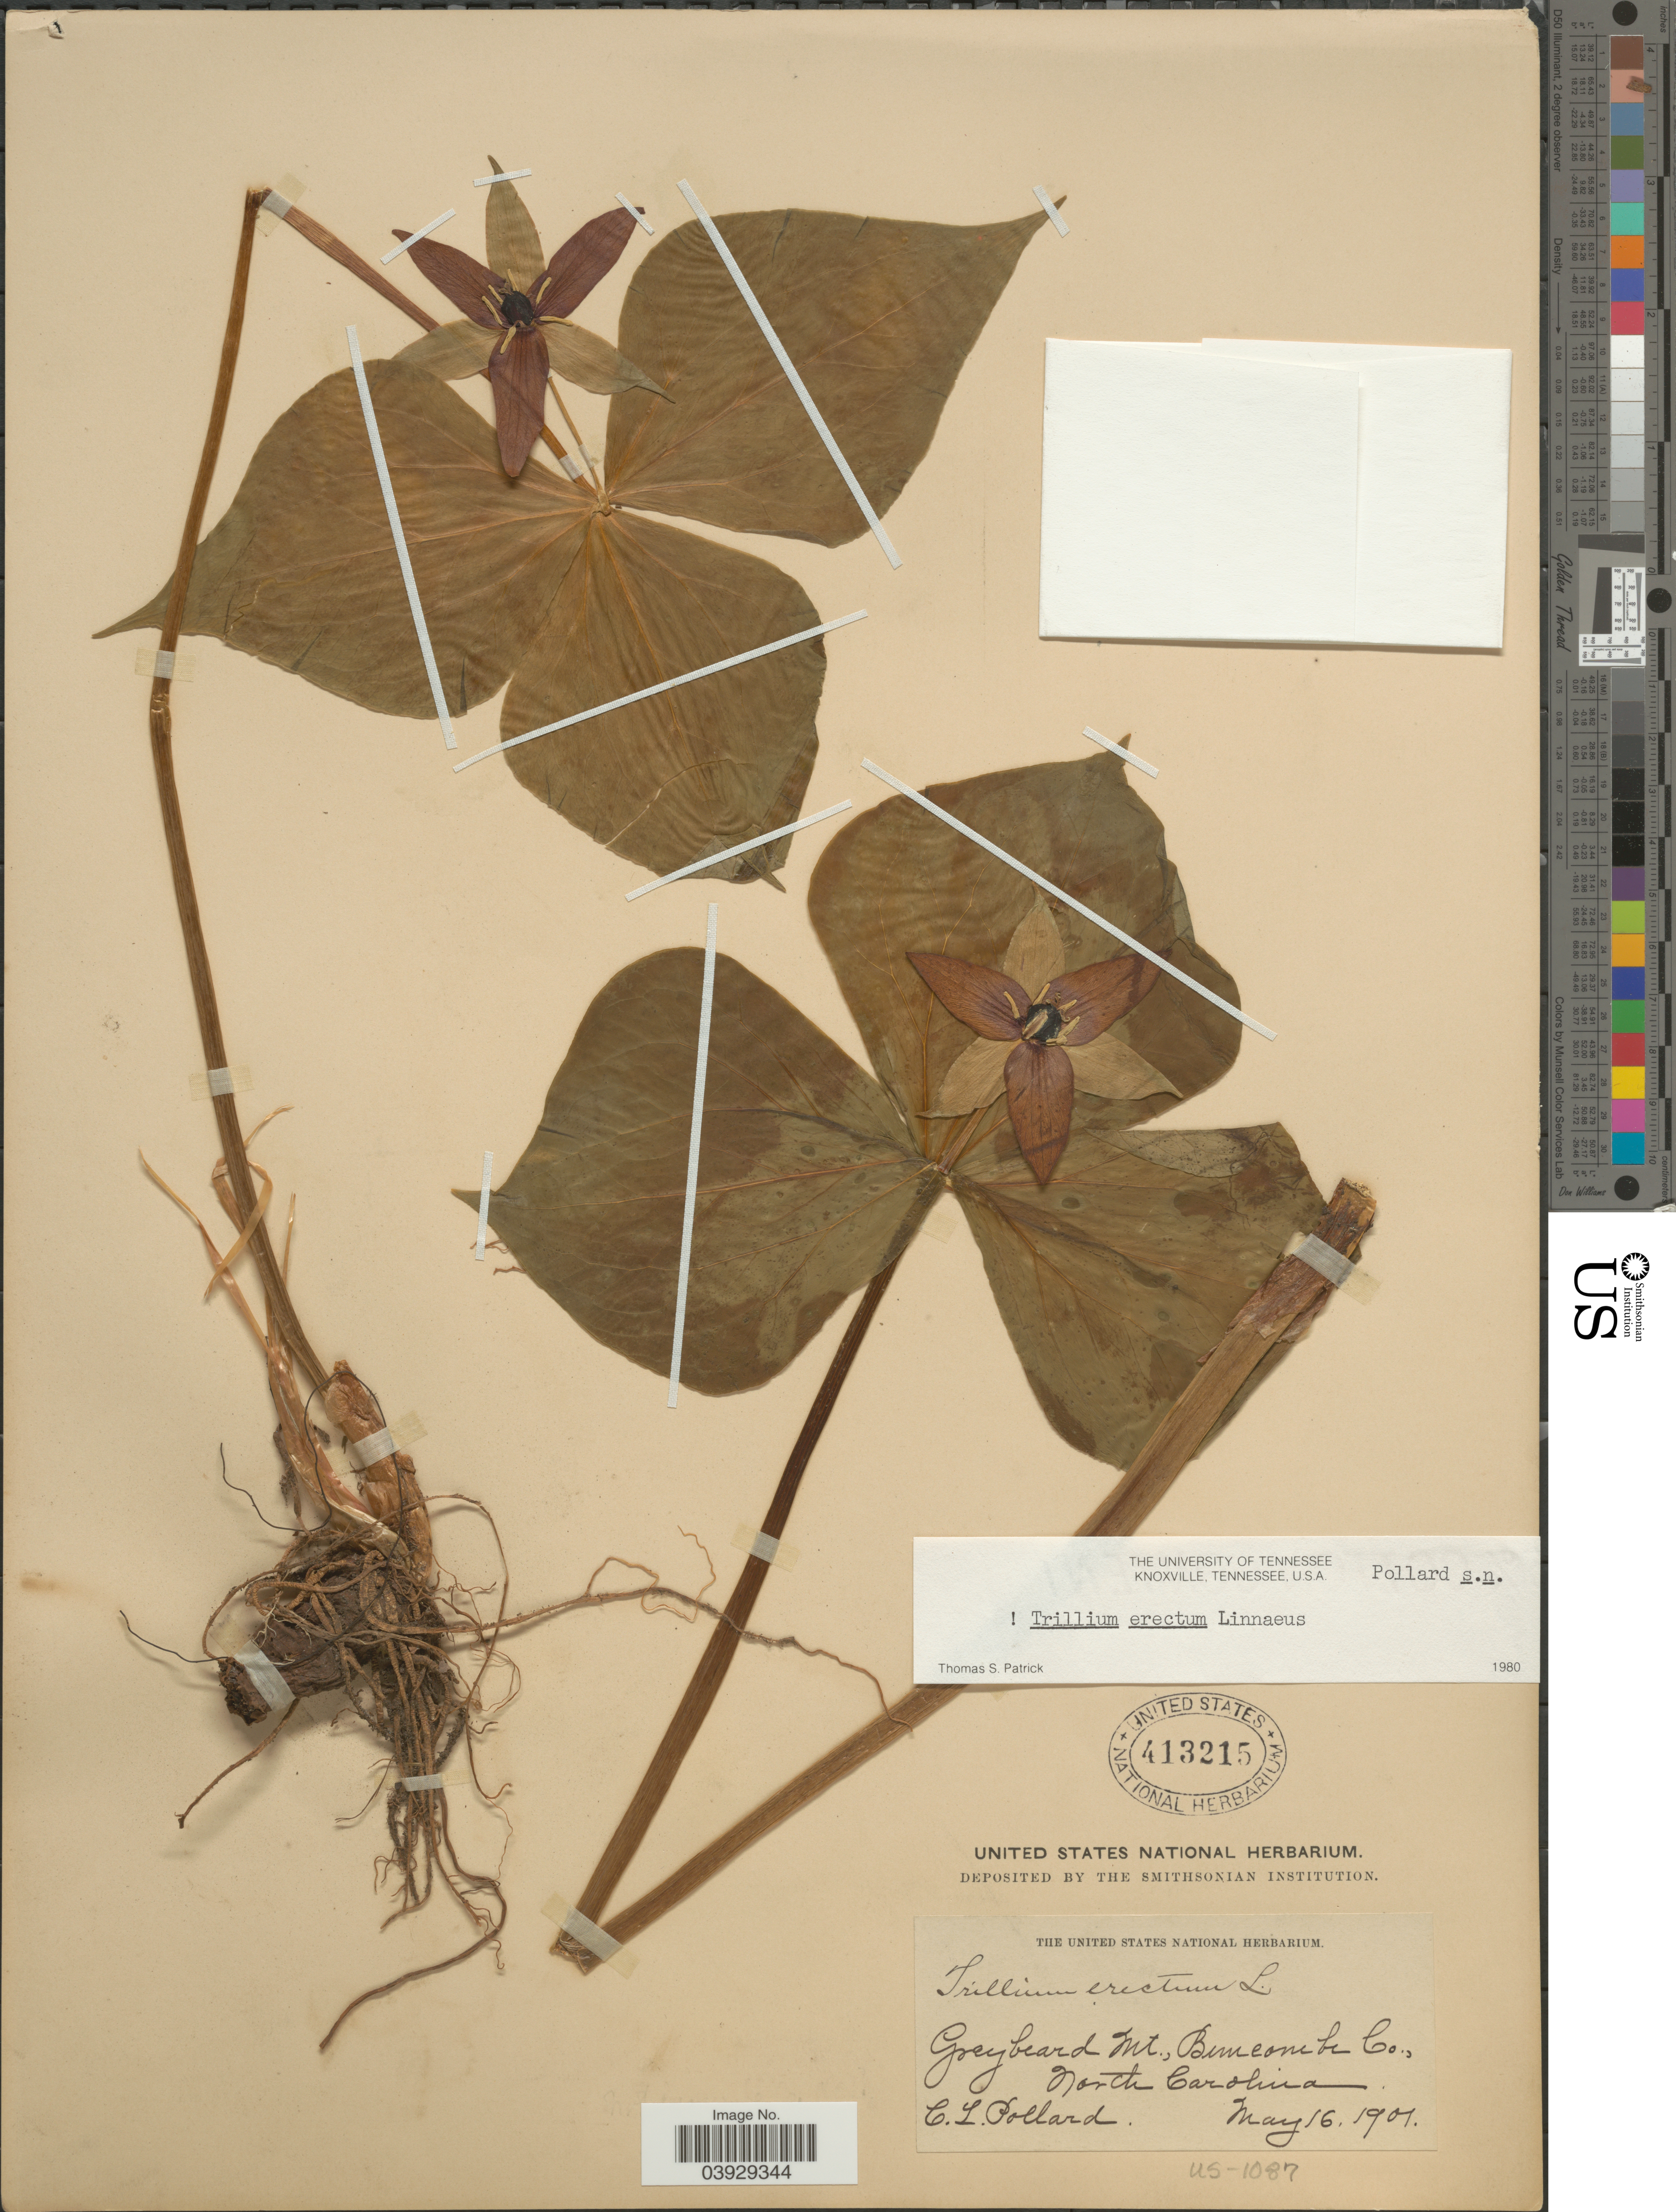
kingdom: Plantae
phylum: Tracheophyta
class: Liliopsida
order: Liliales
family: Melanthiaceae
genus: Trillium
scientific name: Trillium erectum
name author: L.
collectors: C. L. Pollard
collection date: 1901-05-16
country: United States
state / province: North Carolina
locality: Greybeard Mt., Buncombe Co.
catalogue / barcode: US 413215